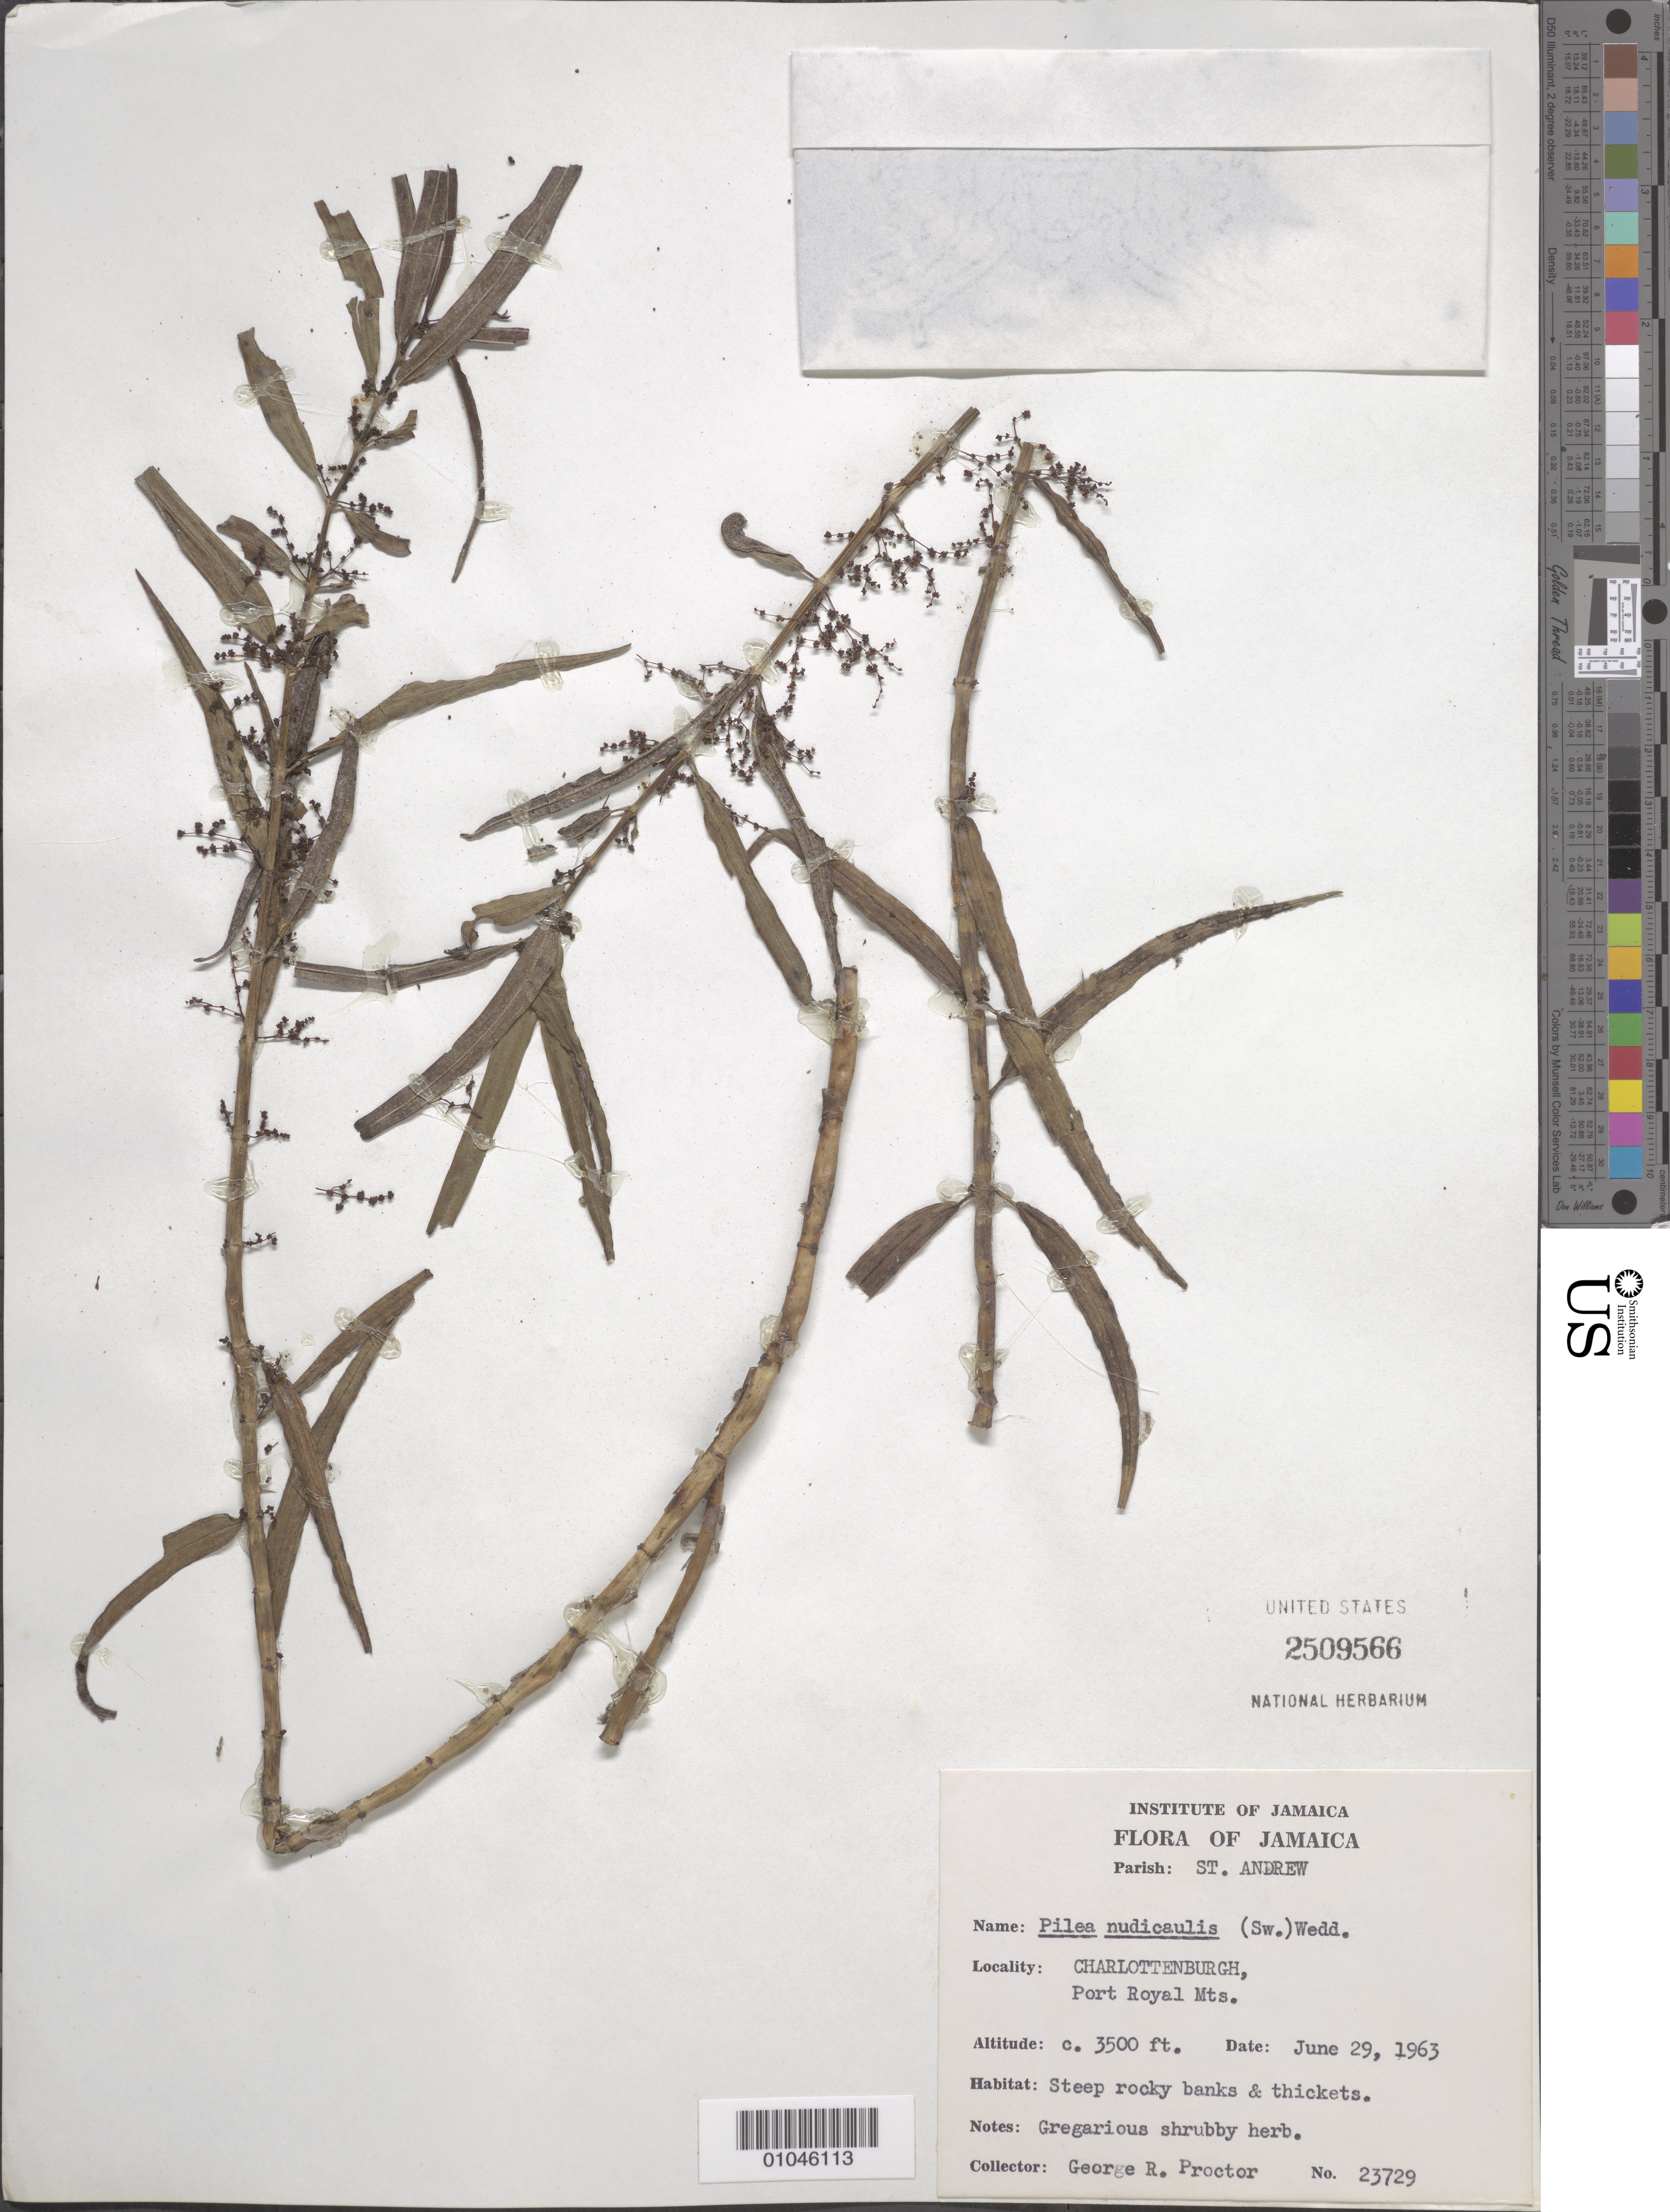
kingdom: Plantae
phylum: Tracheophyta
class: Magnoliopsida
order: Rosales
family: Urticaceae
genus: Pilea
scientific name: Pilea nudicaulis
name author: (Sw.) Wedd.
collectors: G. R. Proctor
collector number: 23729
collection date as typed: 29 Jun 1963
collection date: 1963-06-29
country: Jamaica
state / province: Saint Andrew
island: Jamaica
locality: Charlottenburgh, Port Royal Mts. Steep rocky banks and thickets. Gregarious shrubby herb.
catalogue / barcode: US 2509566